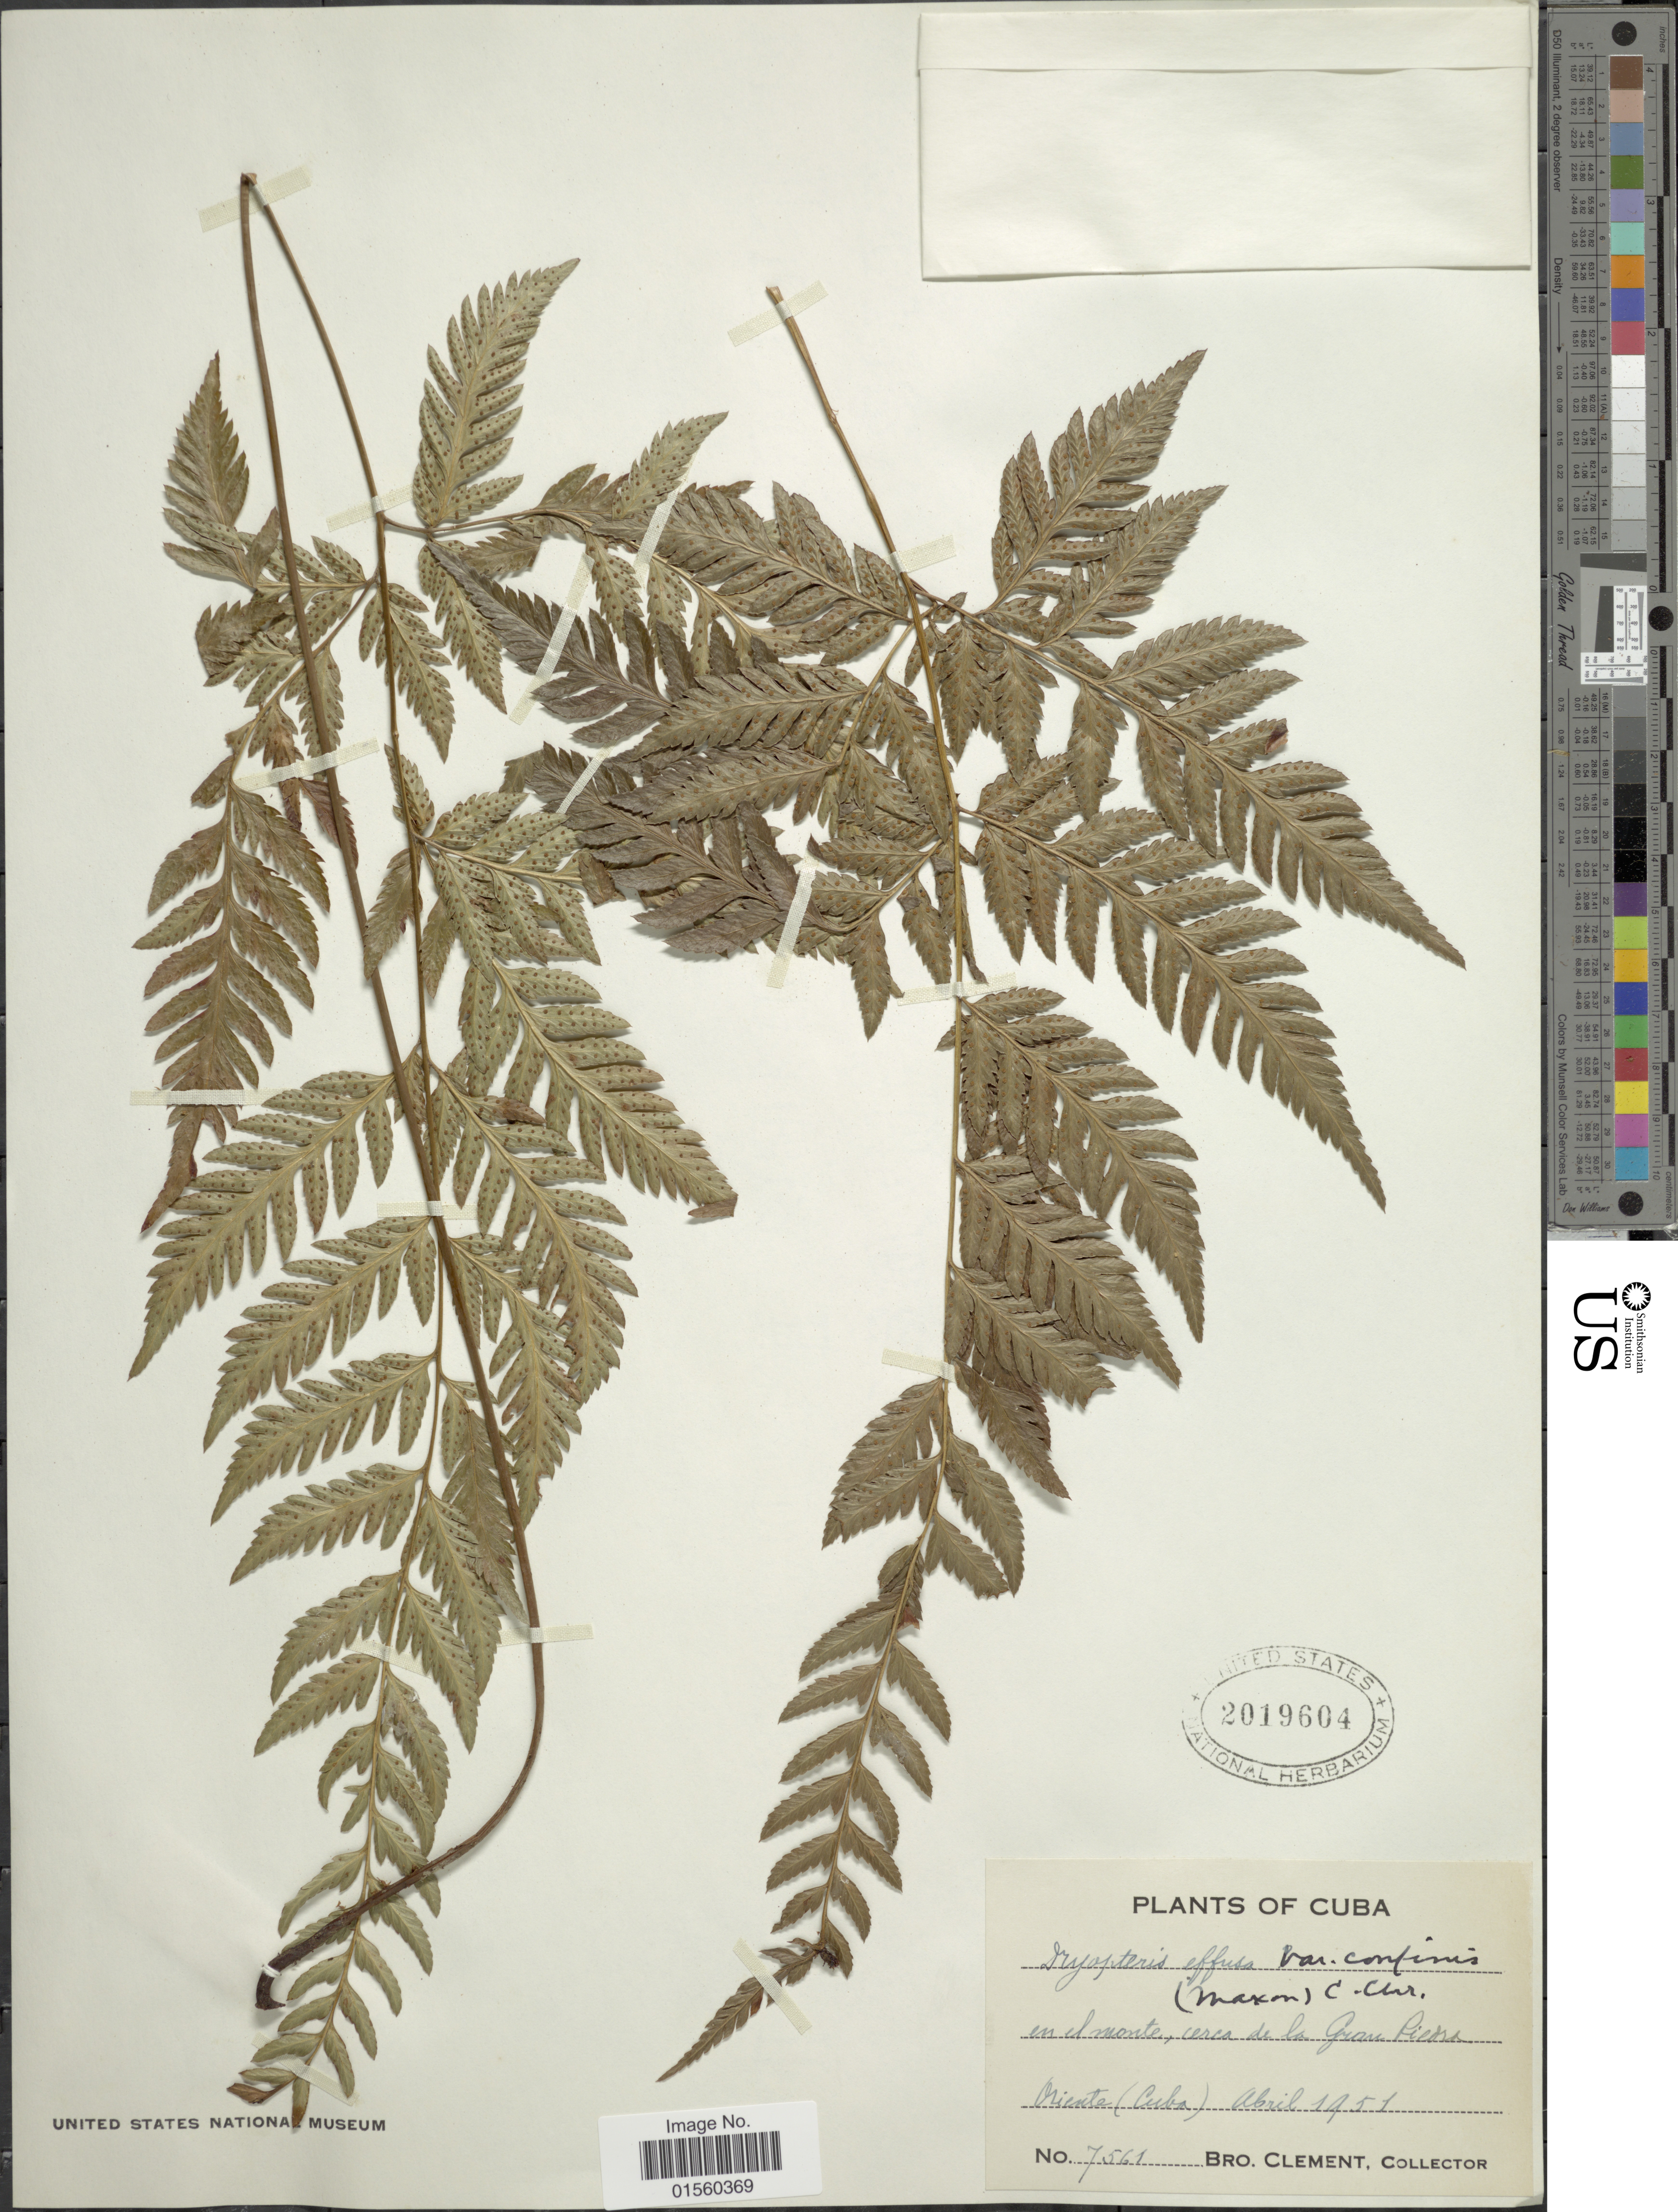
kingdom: Plantae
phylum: Tracheophyta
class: Polypodiopsida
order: Polypodiales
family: Dryopteridaceae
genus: Parapolystichum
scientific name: Parapolystichum confine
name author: (Maxon ex C. Chr.) Labiak et al.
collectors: B. Clement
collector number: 7561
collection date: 1951-04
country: Cuba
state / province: Oriente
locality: El el monte, cerca de la Gran Piedra, Oriente (Cuba)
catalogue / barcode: US 2019604